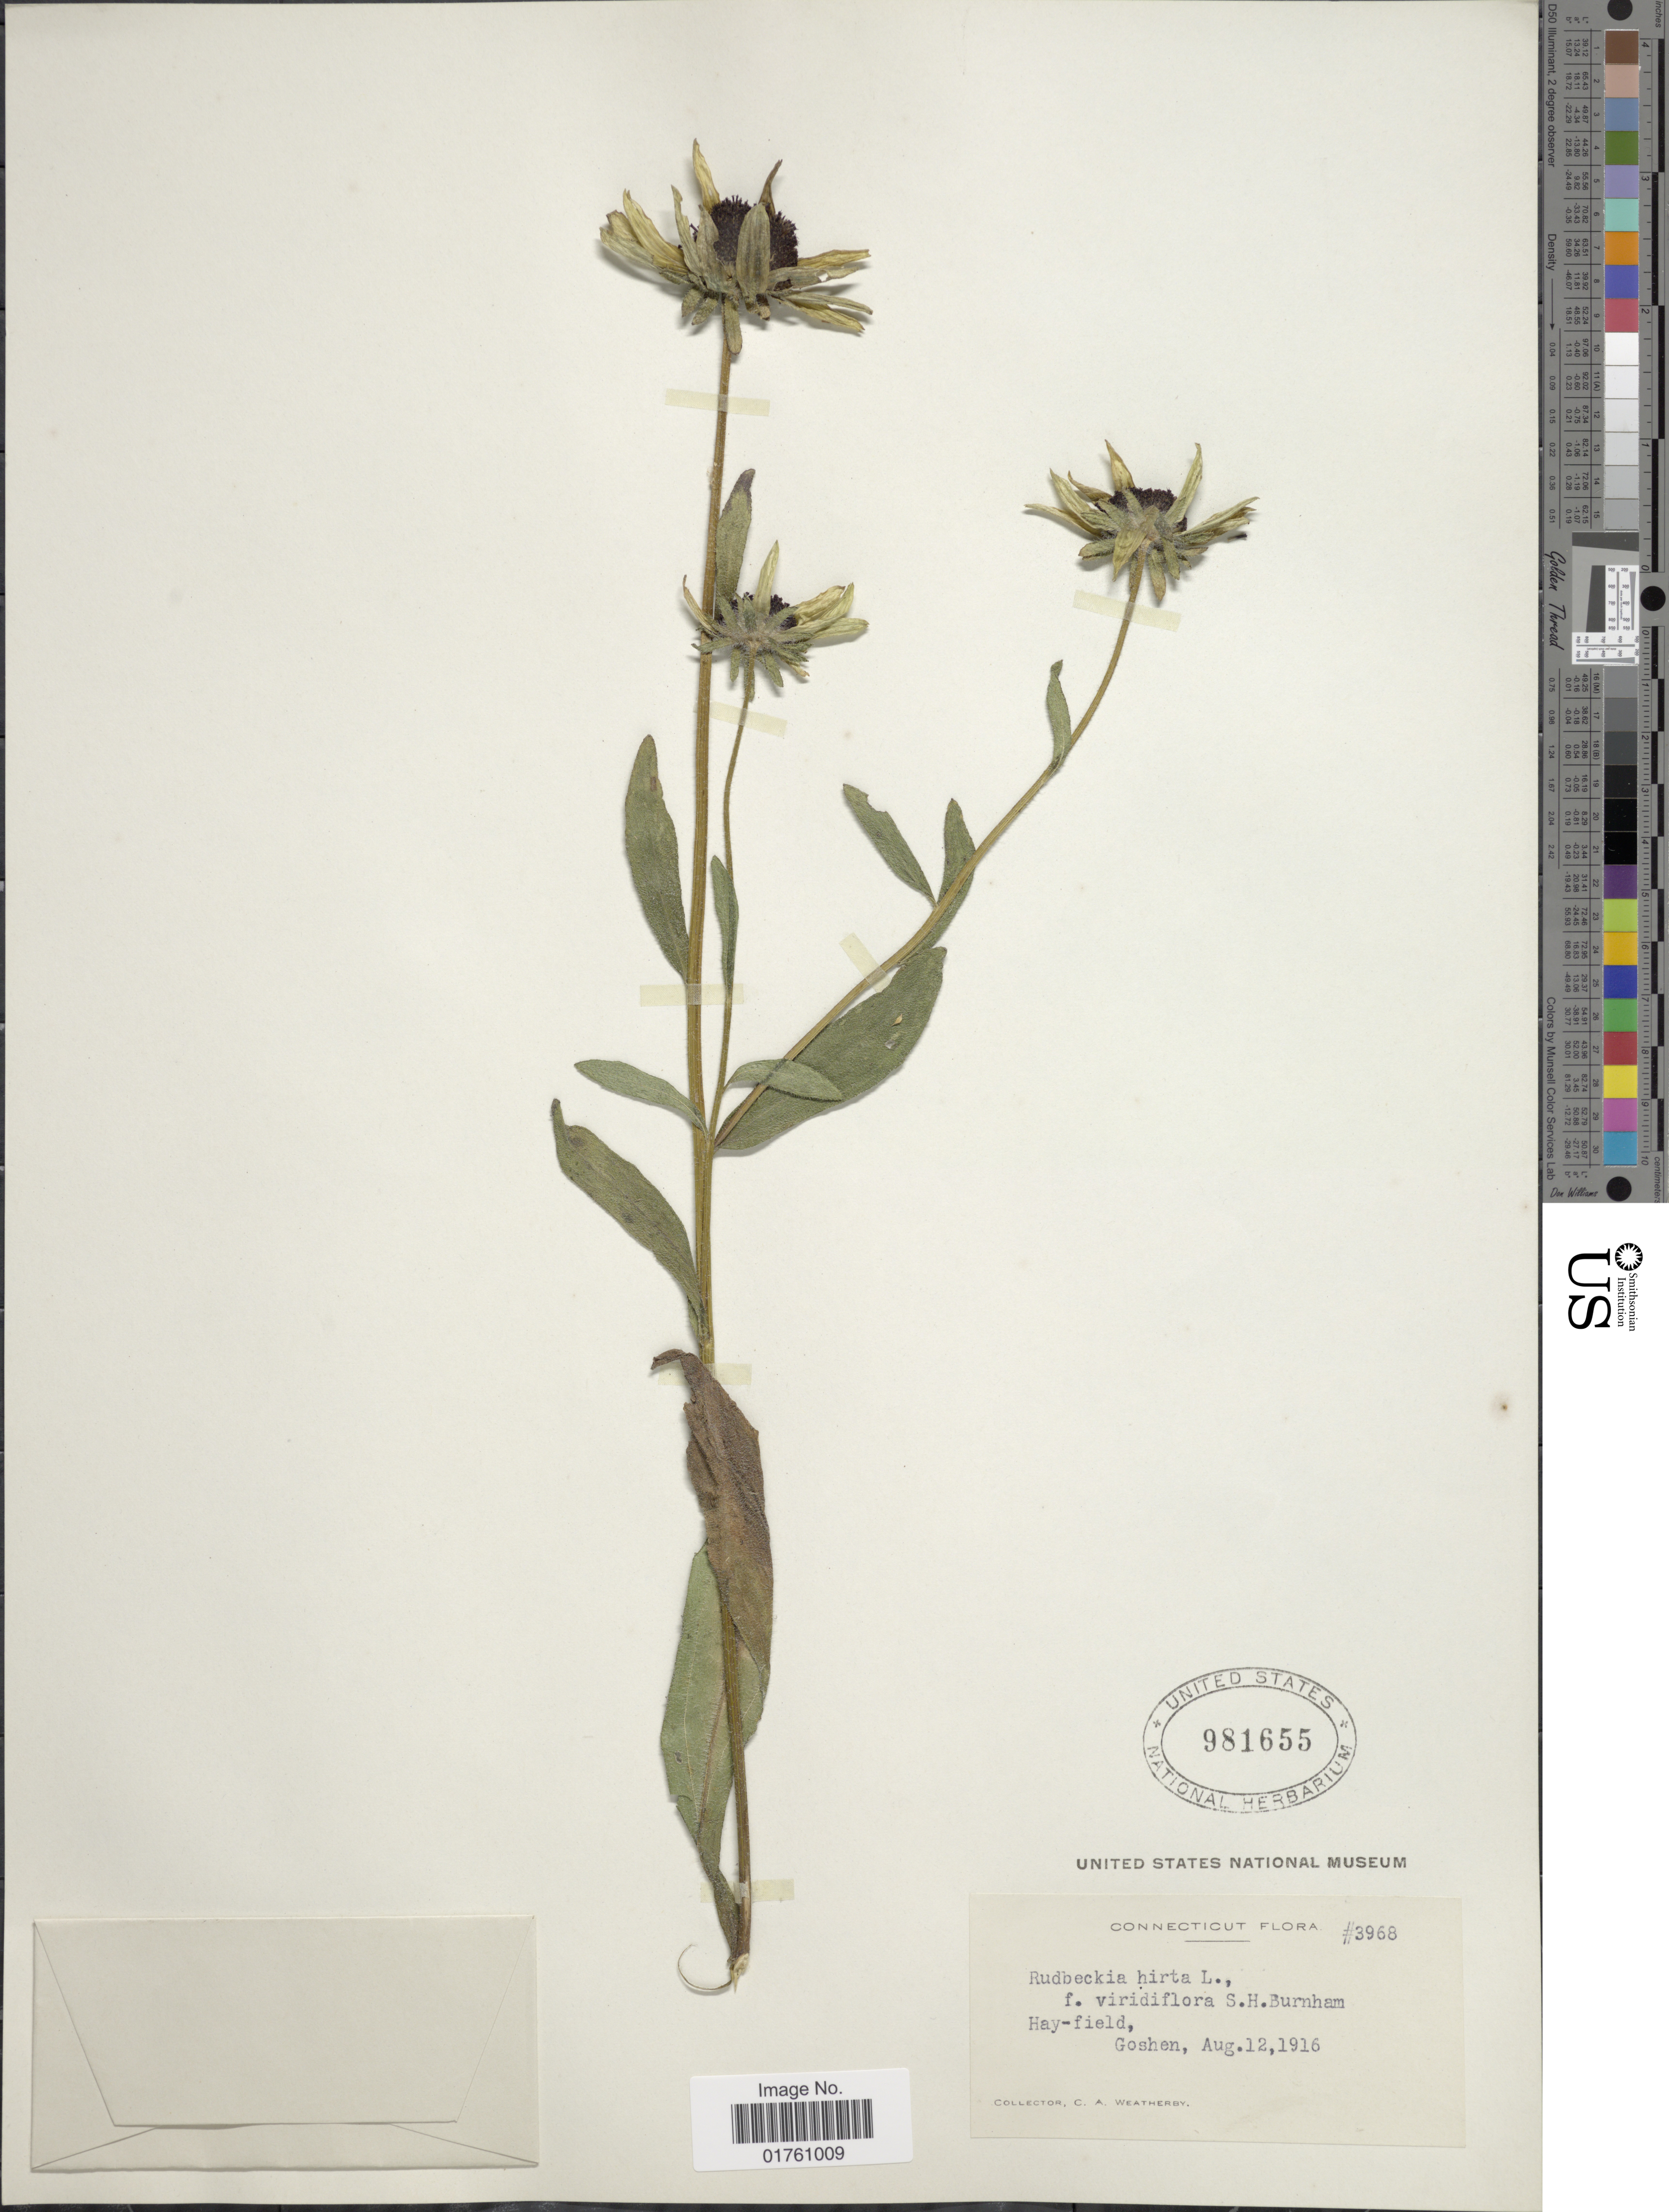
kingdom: Plantae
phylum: Tracheophyta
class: Magnoliopsida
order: Asterales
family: Asteraceae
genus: Rudbeckia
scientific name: Rudbeckia hirta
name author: L.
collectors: C. A. Weatherby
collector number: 3968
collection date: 1916-08-12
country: United States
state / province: Connecticut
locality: Hay-field, Goshen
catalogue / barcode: US 981655